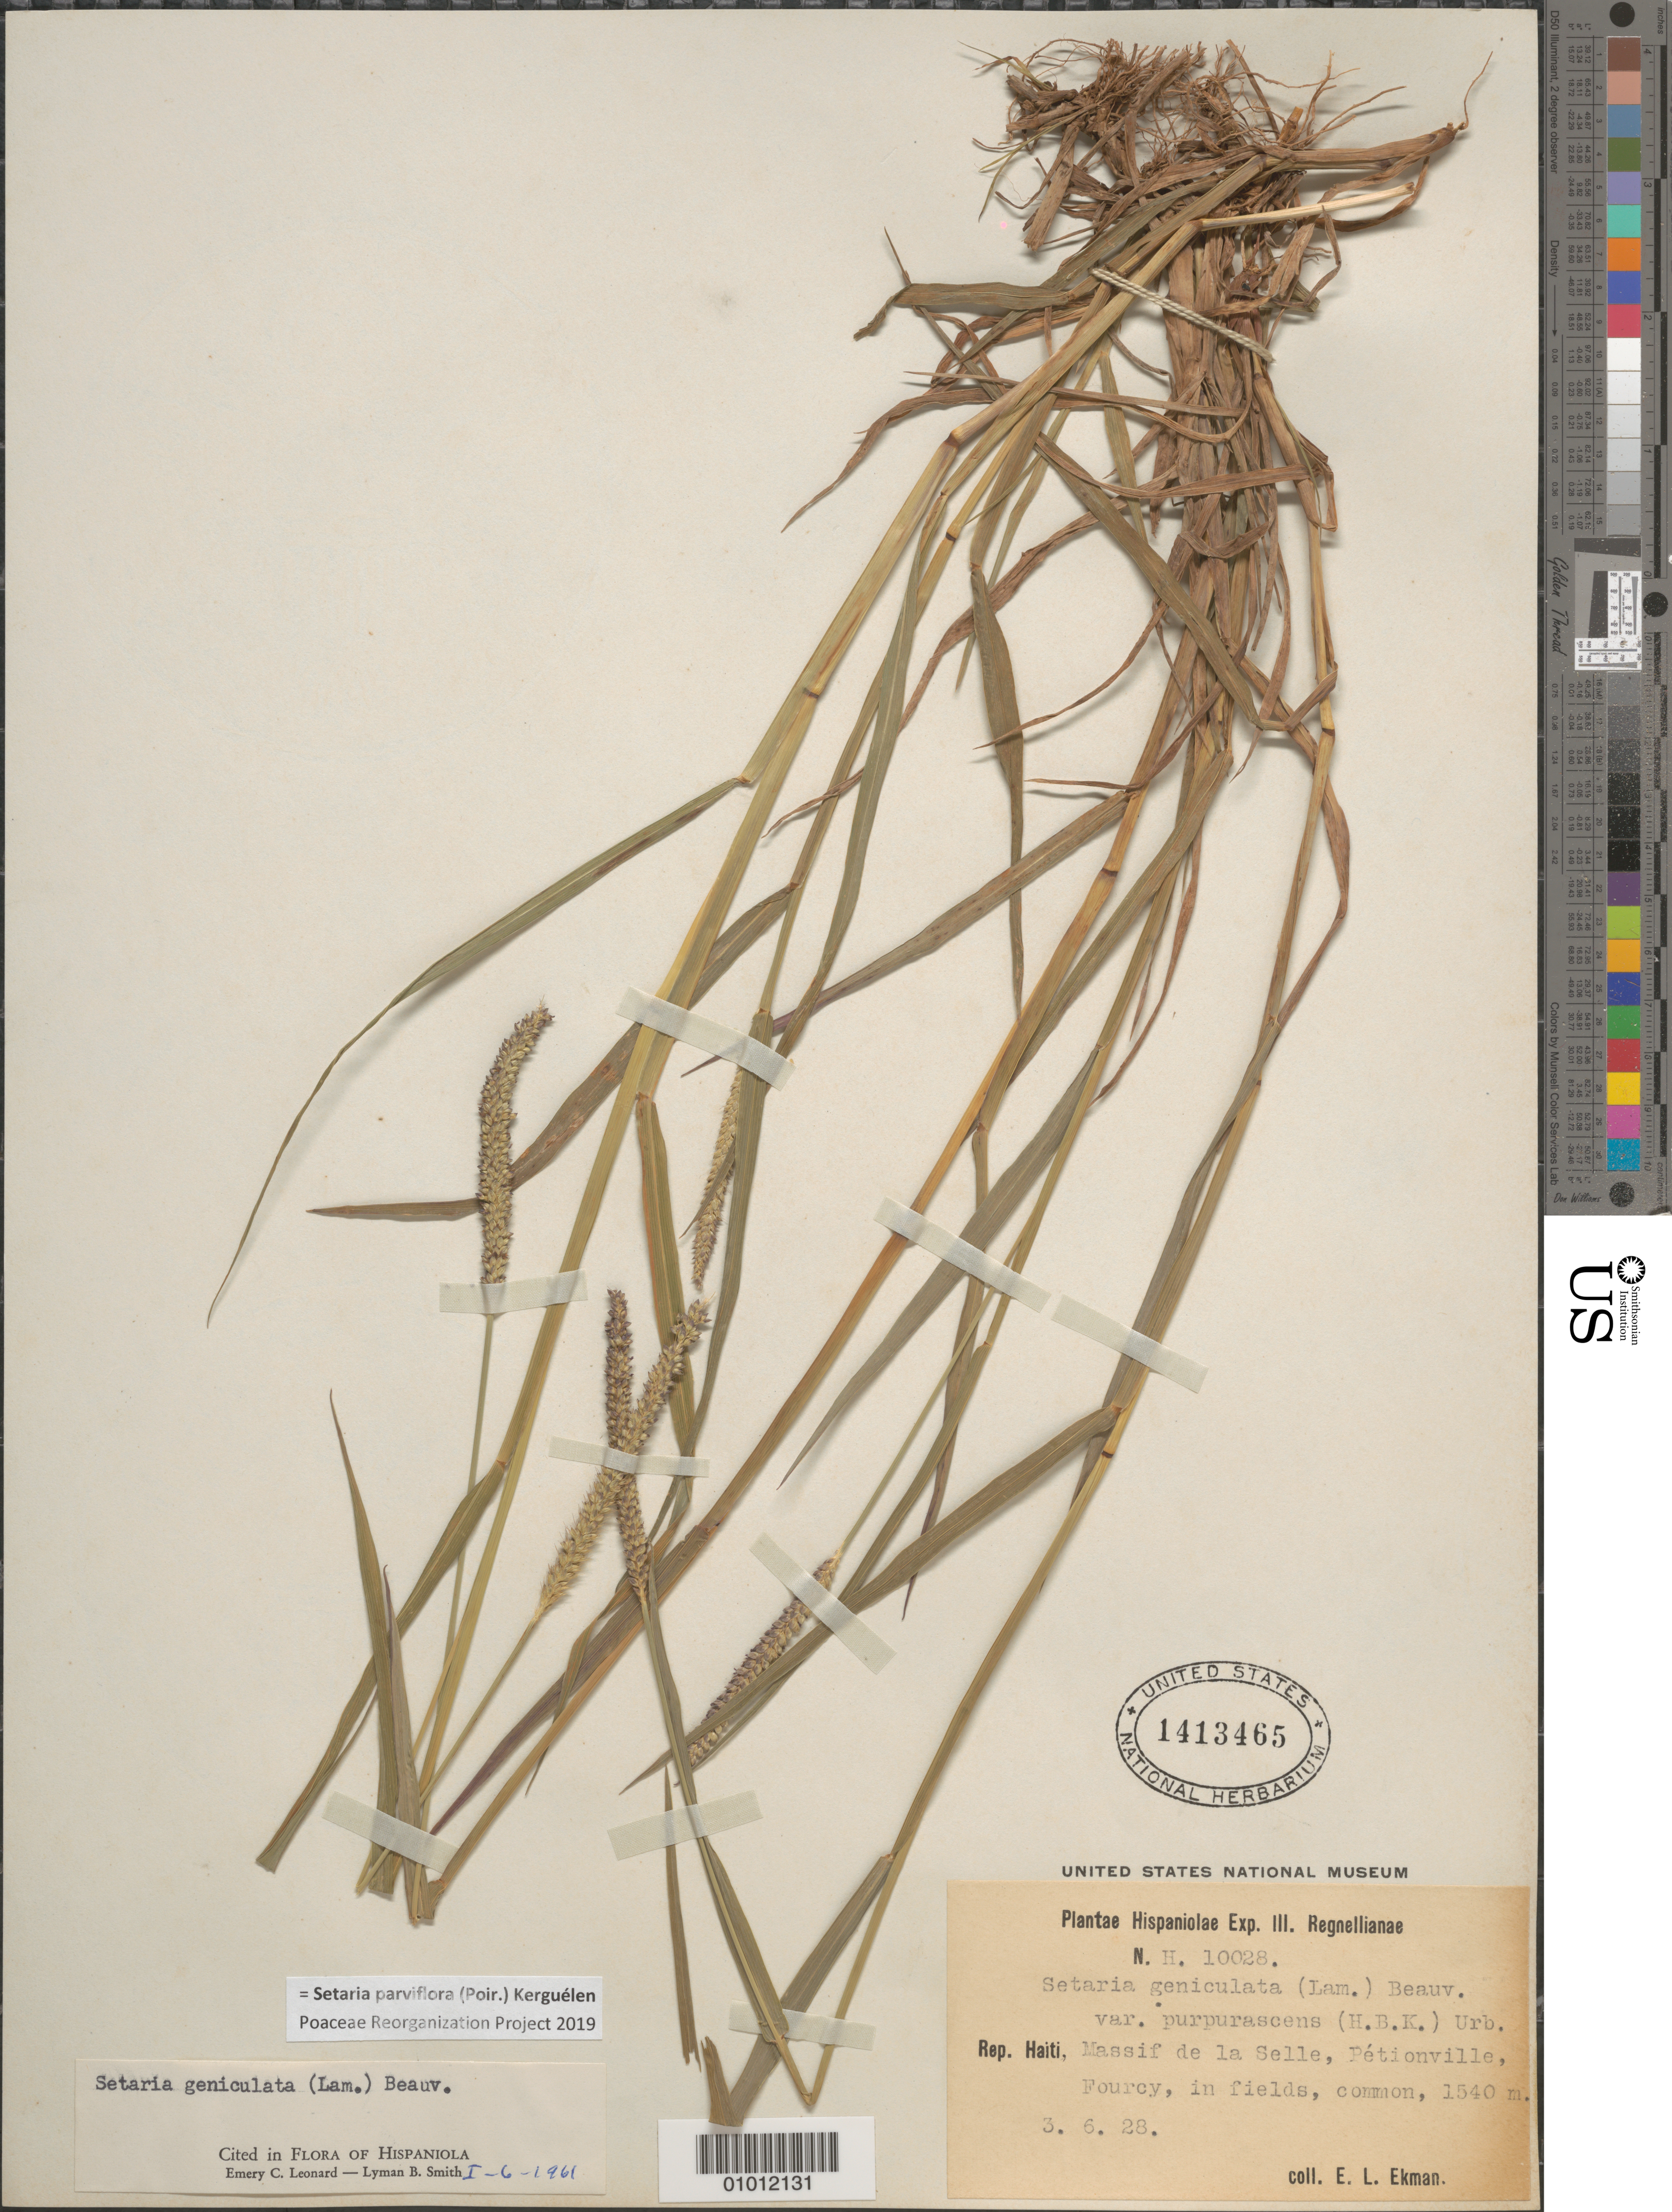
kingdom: Plantae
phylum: Tracheophyta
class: Liliopsida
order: Poales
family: Poaceae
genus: Setaria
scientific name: Setaria parviflora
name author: (Poir.) Kerguélen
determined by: Poaceae Reorganization Project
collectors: E. L. Ekman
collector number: H 0028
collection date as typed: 03 Jun 1928 or 06 Mar 1928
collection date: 1928-03-06 or 1928-06-03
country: Haiti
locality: Massif de la Selle, Petionville, Fourcy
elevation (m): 1540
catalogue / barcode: US 1413465